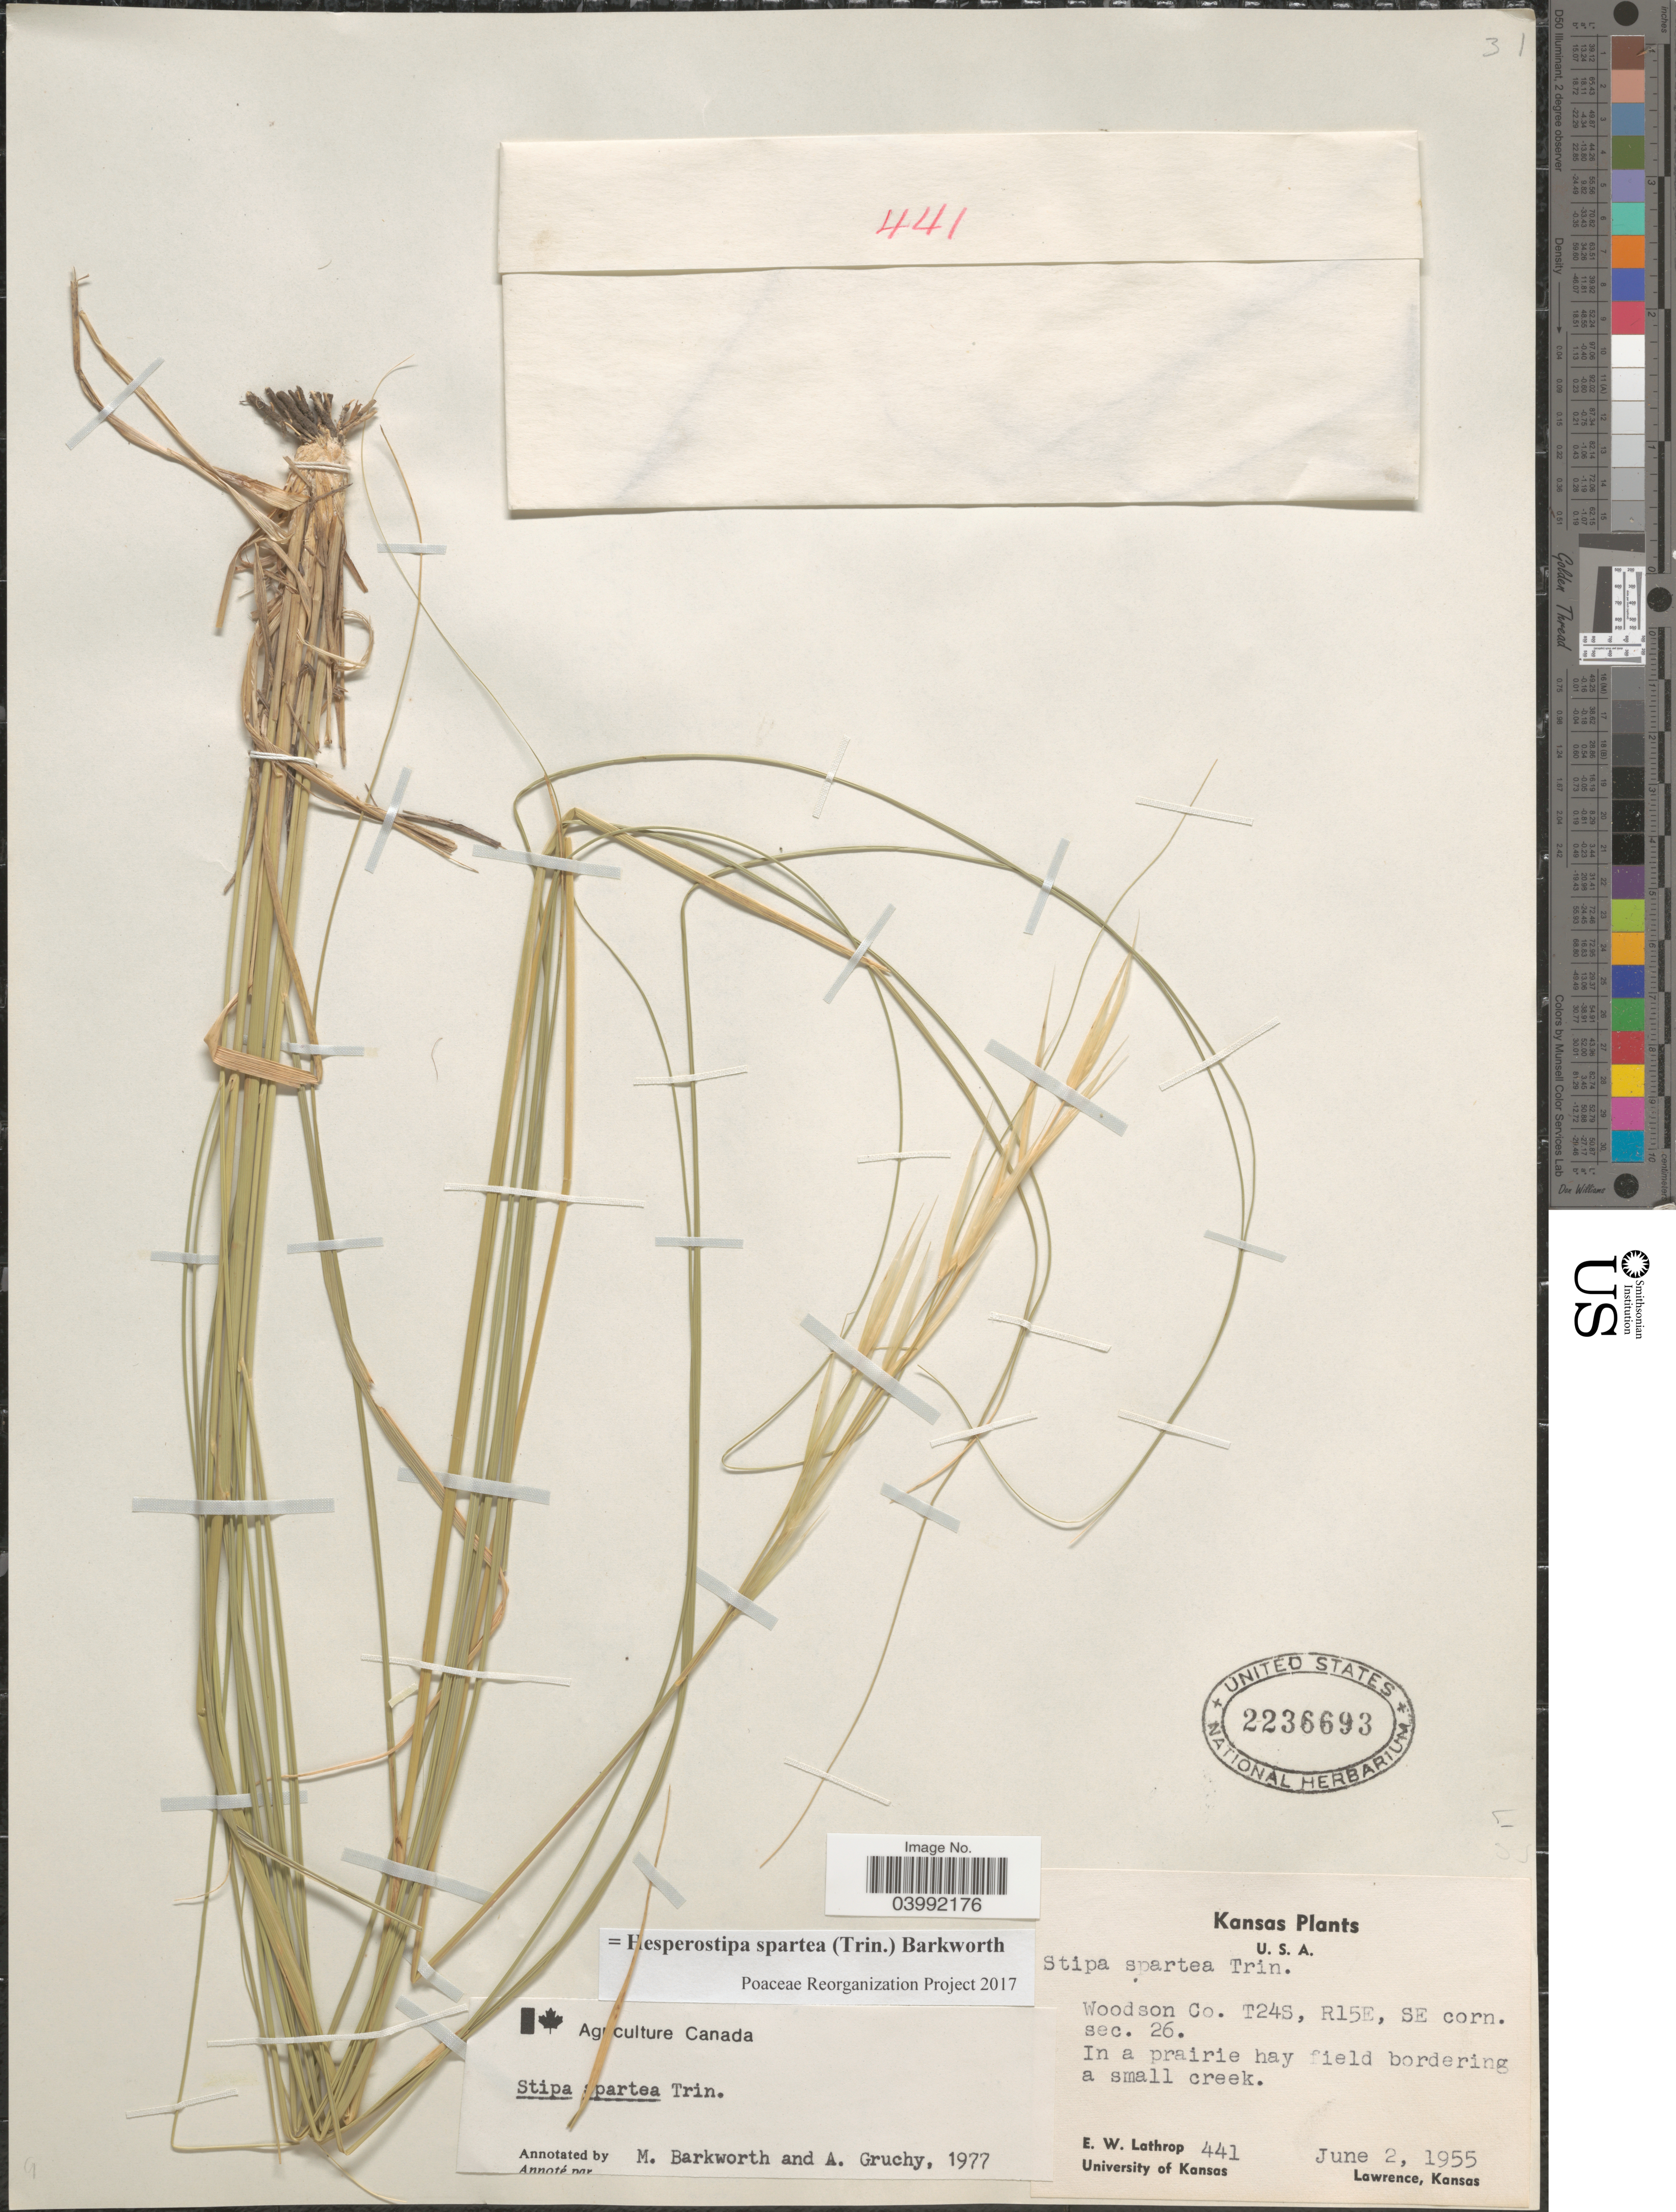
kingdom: Plantae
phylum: Tracheophyta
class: Liliopsida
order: Poales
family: Poaceae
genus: Hesperostipa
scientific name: Hesperostipa spartea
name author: (Trin.) Barkworth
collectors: E. W. Lathrop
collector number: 441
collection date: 1955-06-02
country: United States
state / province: Kansas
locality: Woodson Co. T24S, R15E, SE corn. sec. 26.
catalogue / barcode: US 2236693